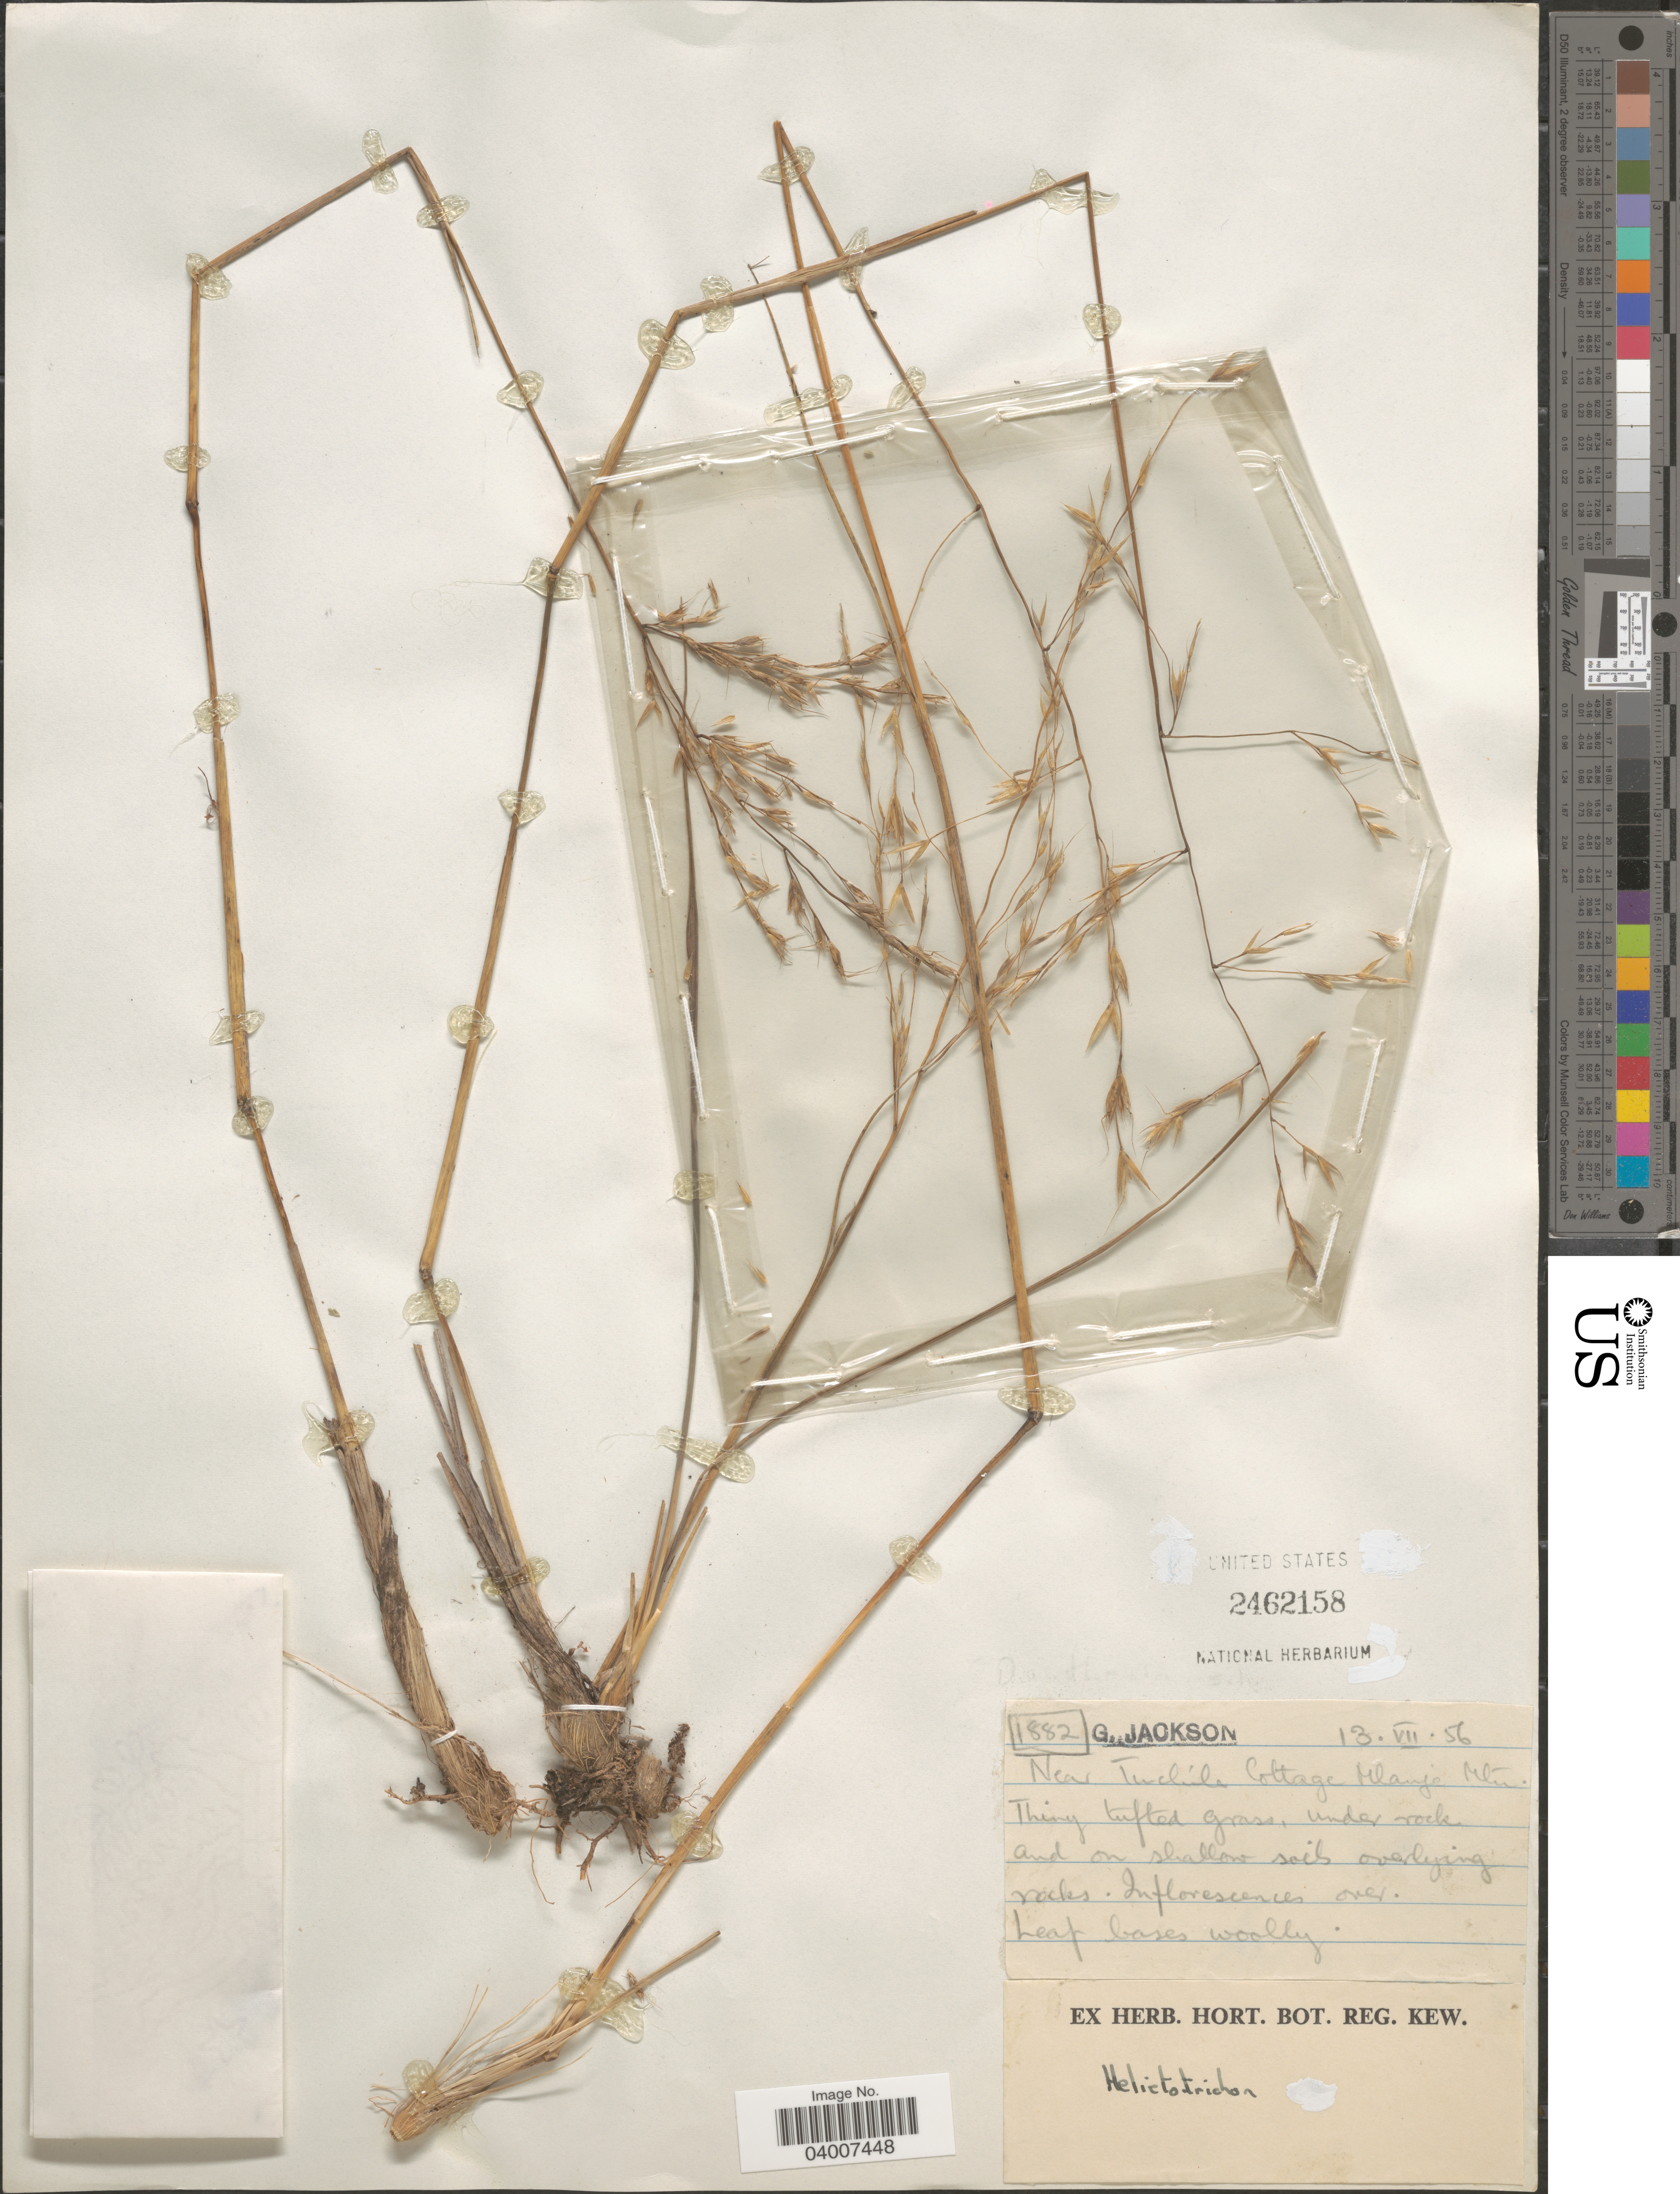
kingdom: Plantae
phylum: Tracheophyta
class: Liliopsida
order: Poales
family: Poaceae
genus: Helictotrichon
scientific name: Helictotrichon sp.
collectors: G. Jackson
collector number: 1882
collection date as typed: Transcribed d/m/y: 13/7/56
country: Malawi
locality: Near Tuchila Cottage Mlanje Mtn.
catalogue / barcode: US 2462158